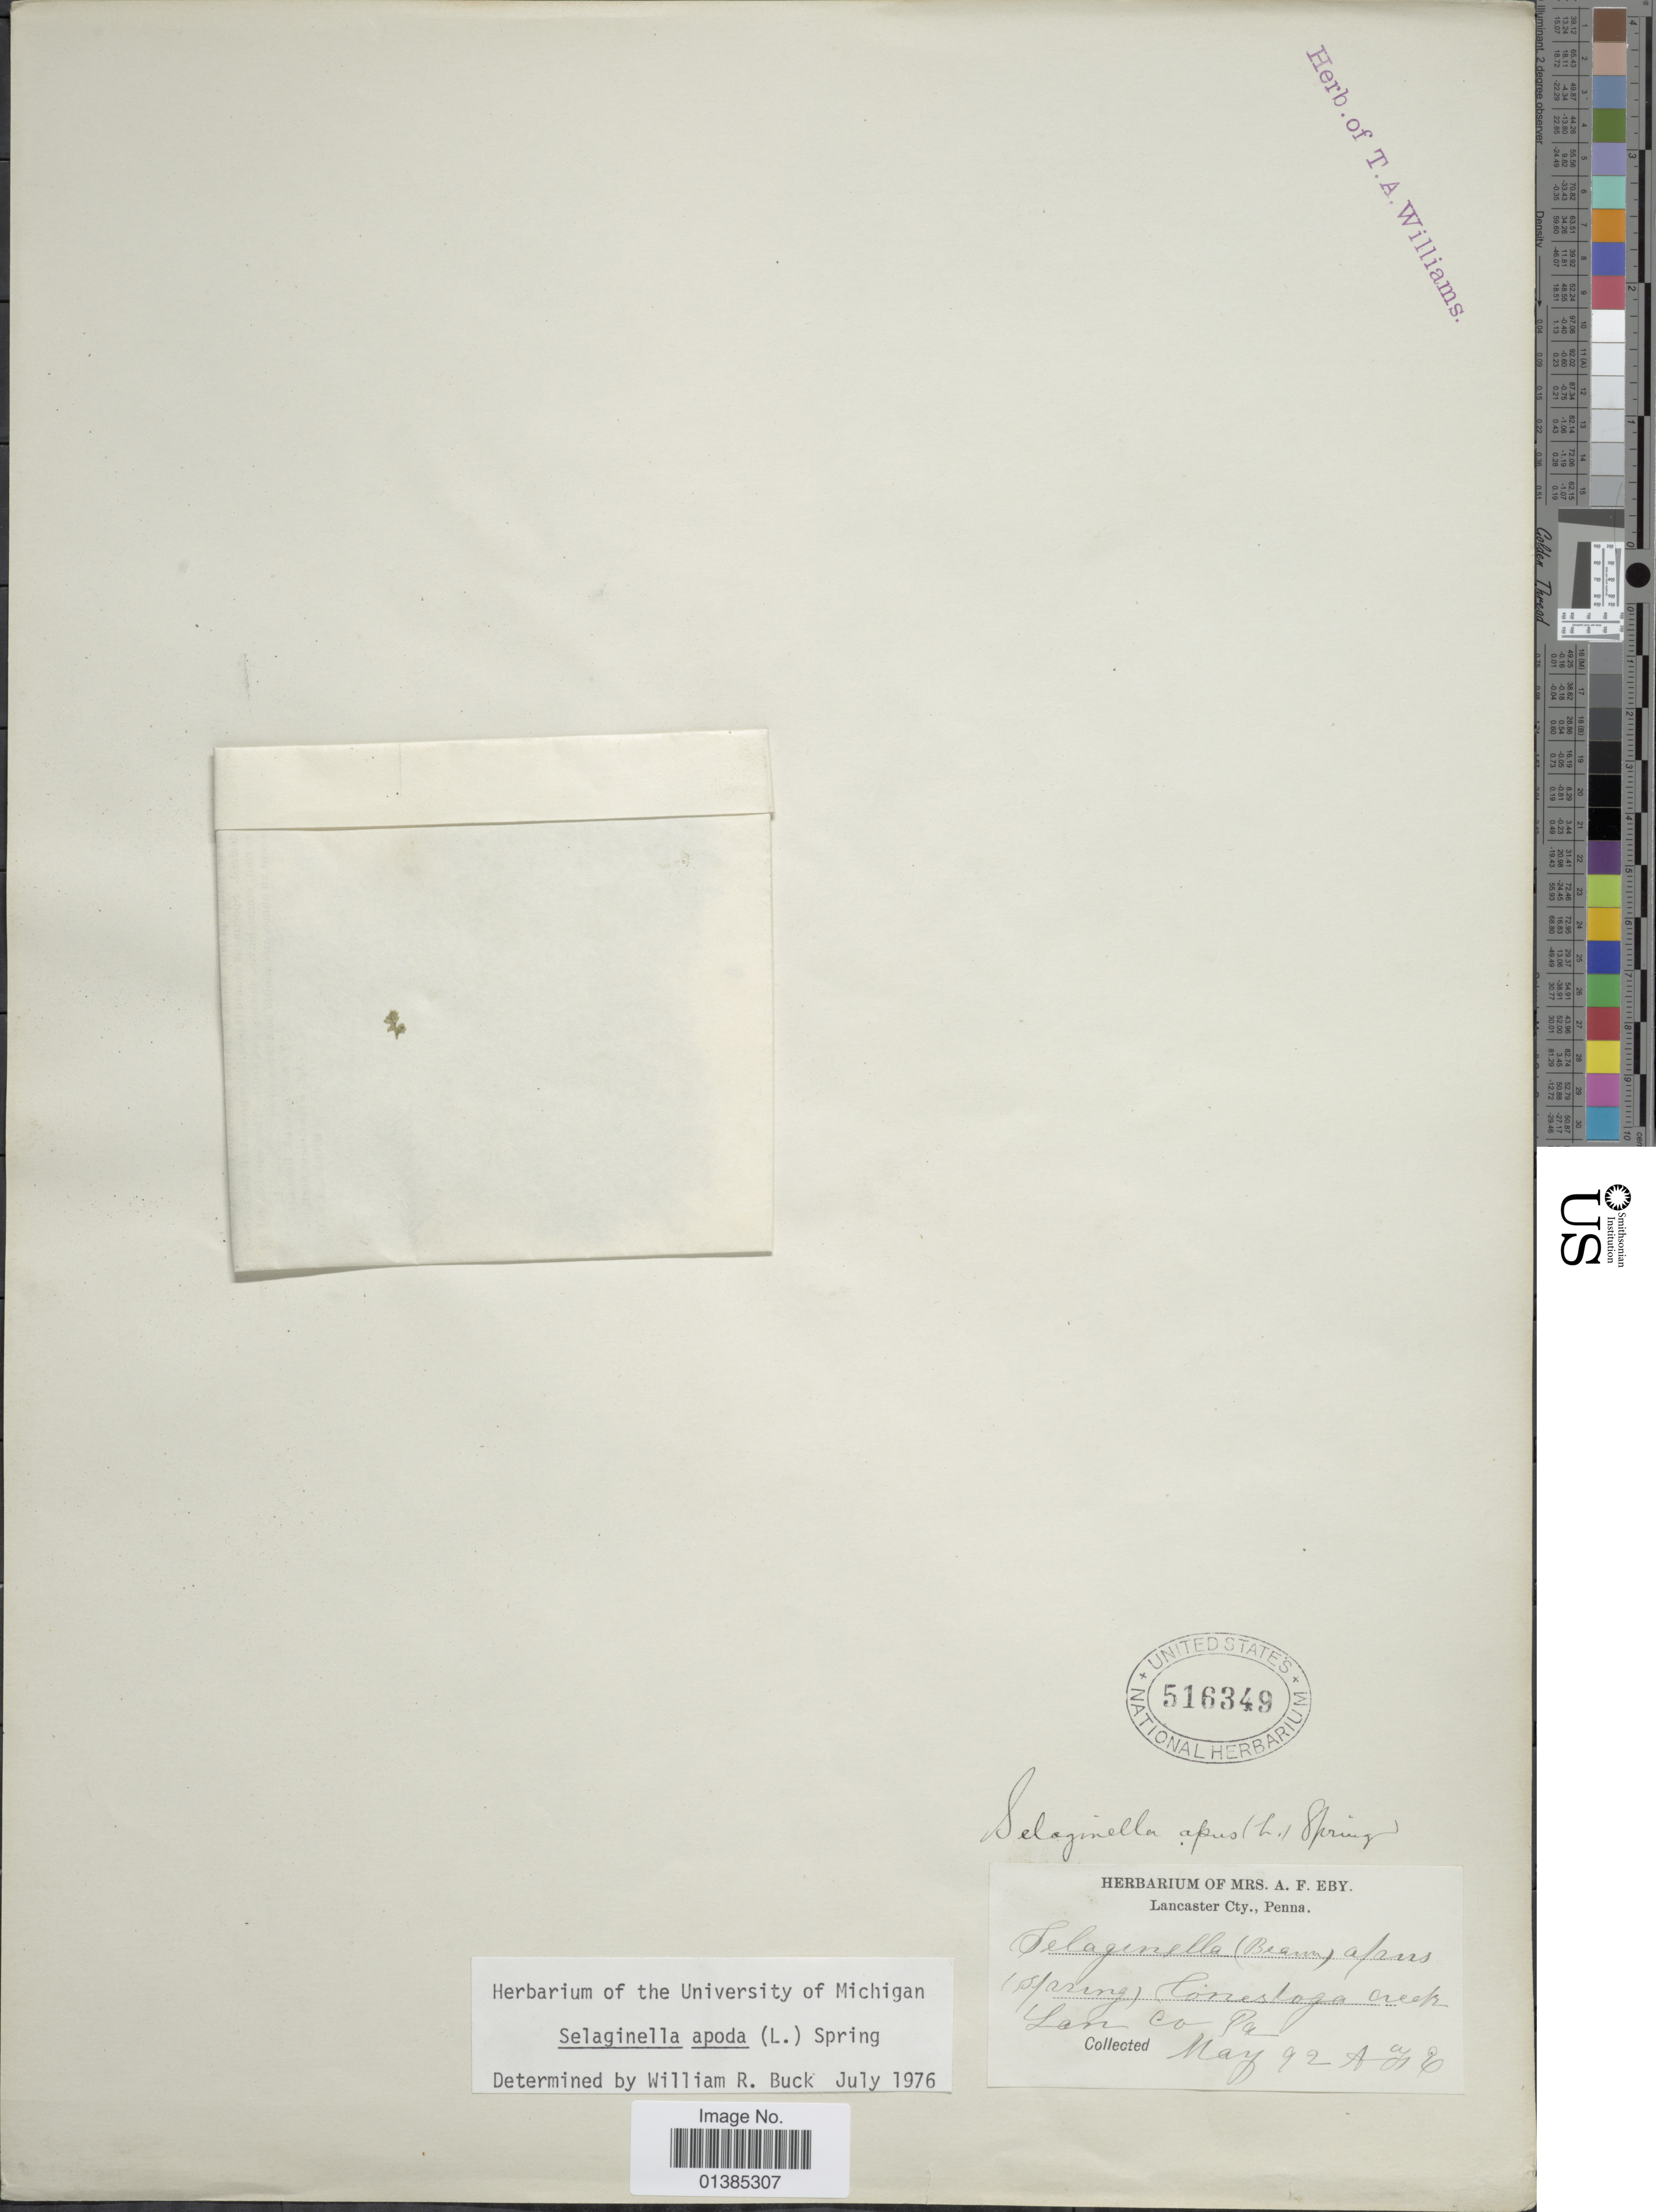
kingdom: Plantae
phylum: Tracheophyta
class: Lycopodiopsida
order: Selaginellales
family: Selaginellaceae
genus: Selaginella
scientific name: Selaginella apus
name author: Spring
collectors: A. F. Eby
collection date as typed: Transcribed d/m/y: /5/92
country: United States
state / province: Pennsylvania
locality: (Spring) Conestoga creek, Lan Co.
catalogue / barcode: US 516349